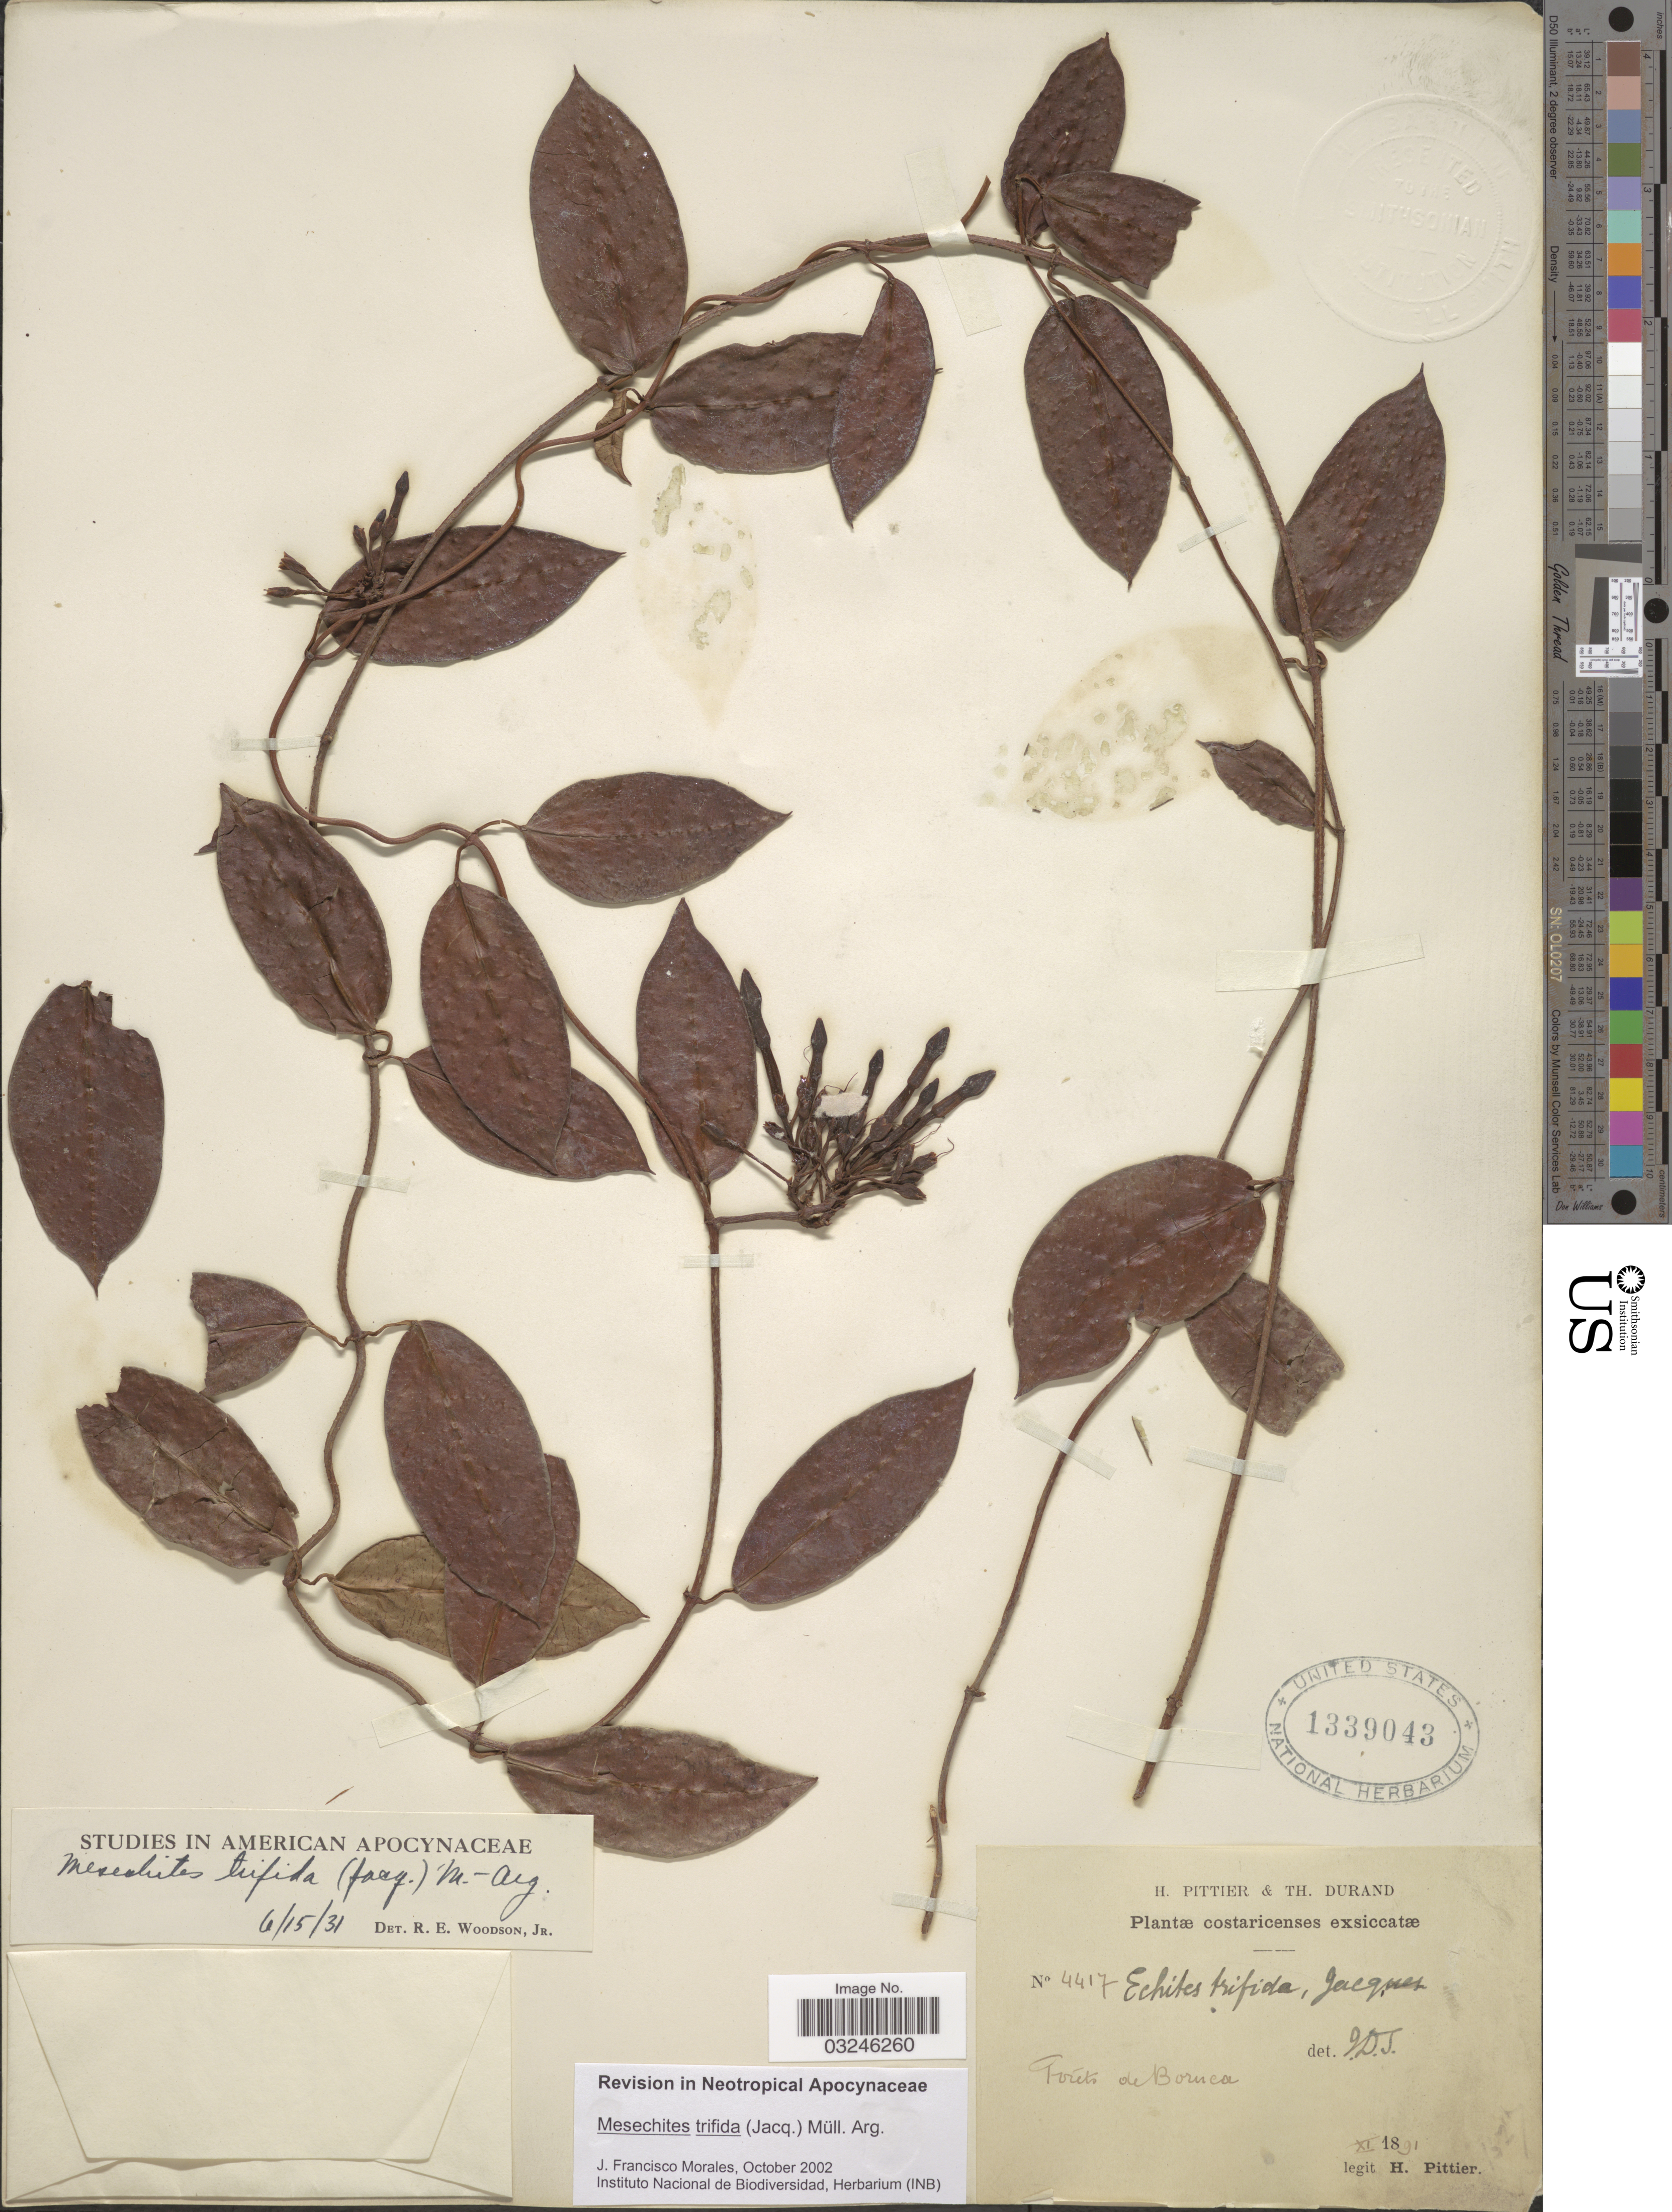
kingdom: Plantae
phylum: Tracheophyta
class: Magnoliopsida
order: Gentianales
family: Apocynaceae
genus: Mesechites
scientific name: Mesechites trifidus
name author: (Jacq.) Müll. Arg.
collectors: H. F. Pittier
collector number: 4417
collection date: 1891-11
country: Costa Rica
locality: Foréts de Boruca.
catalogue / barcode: US 1339043